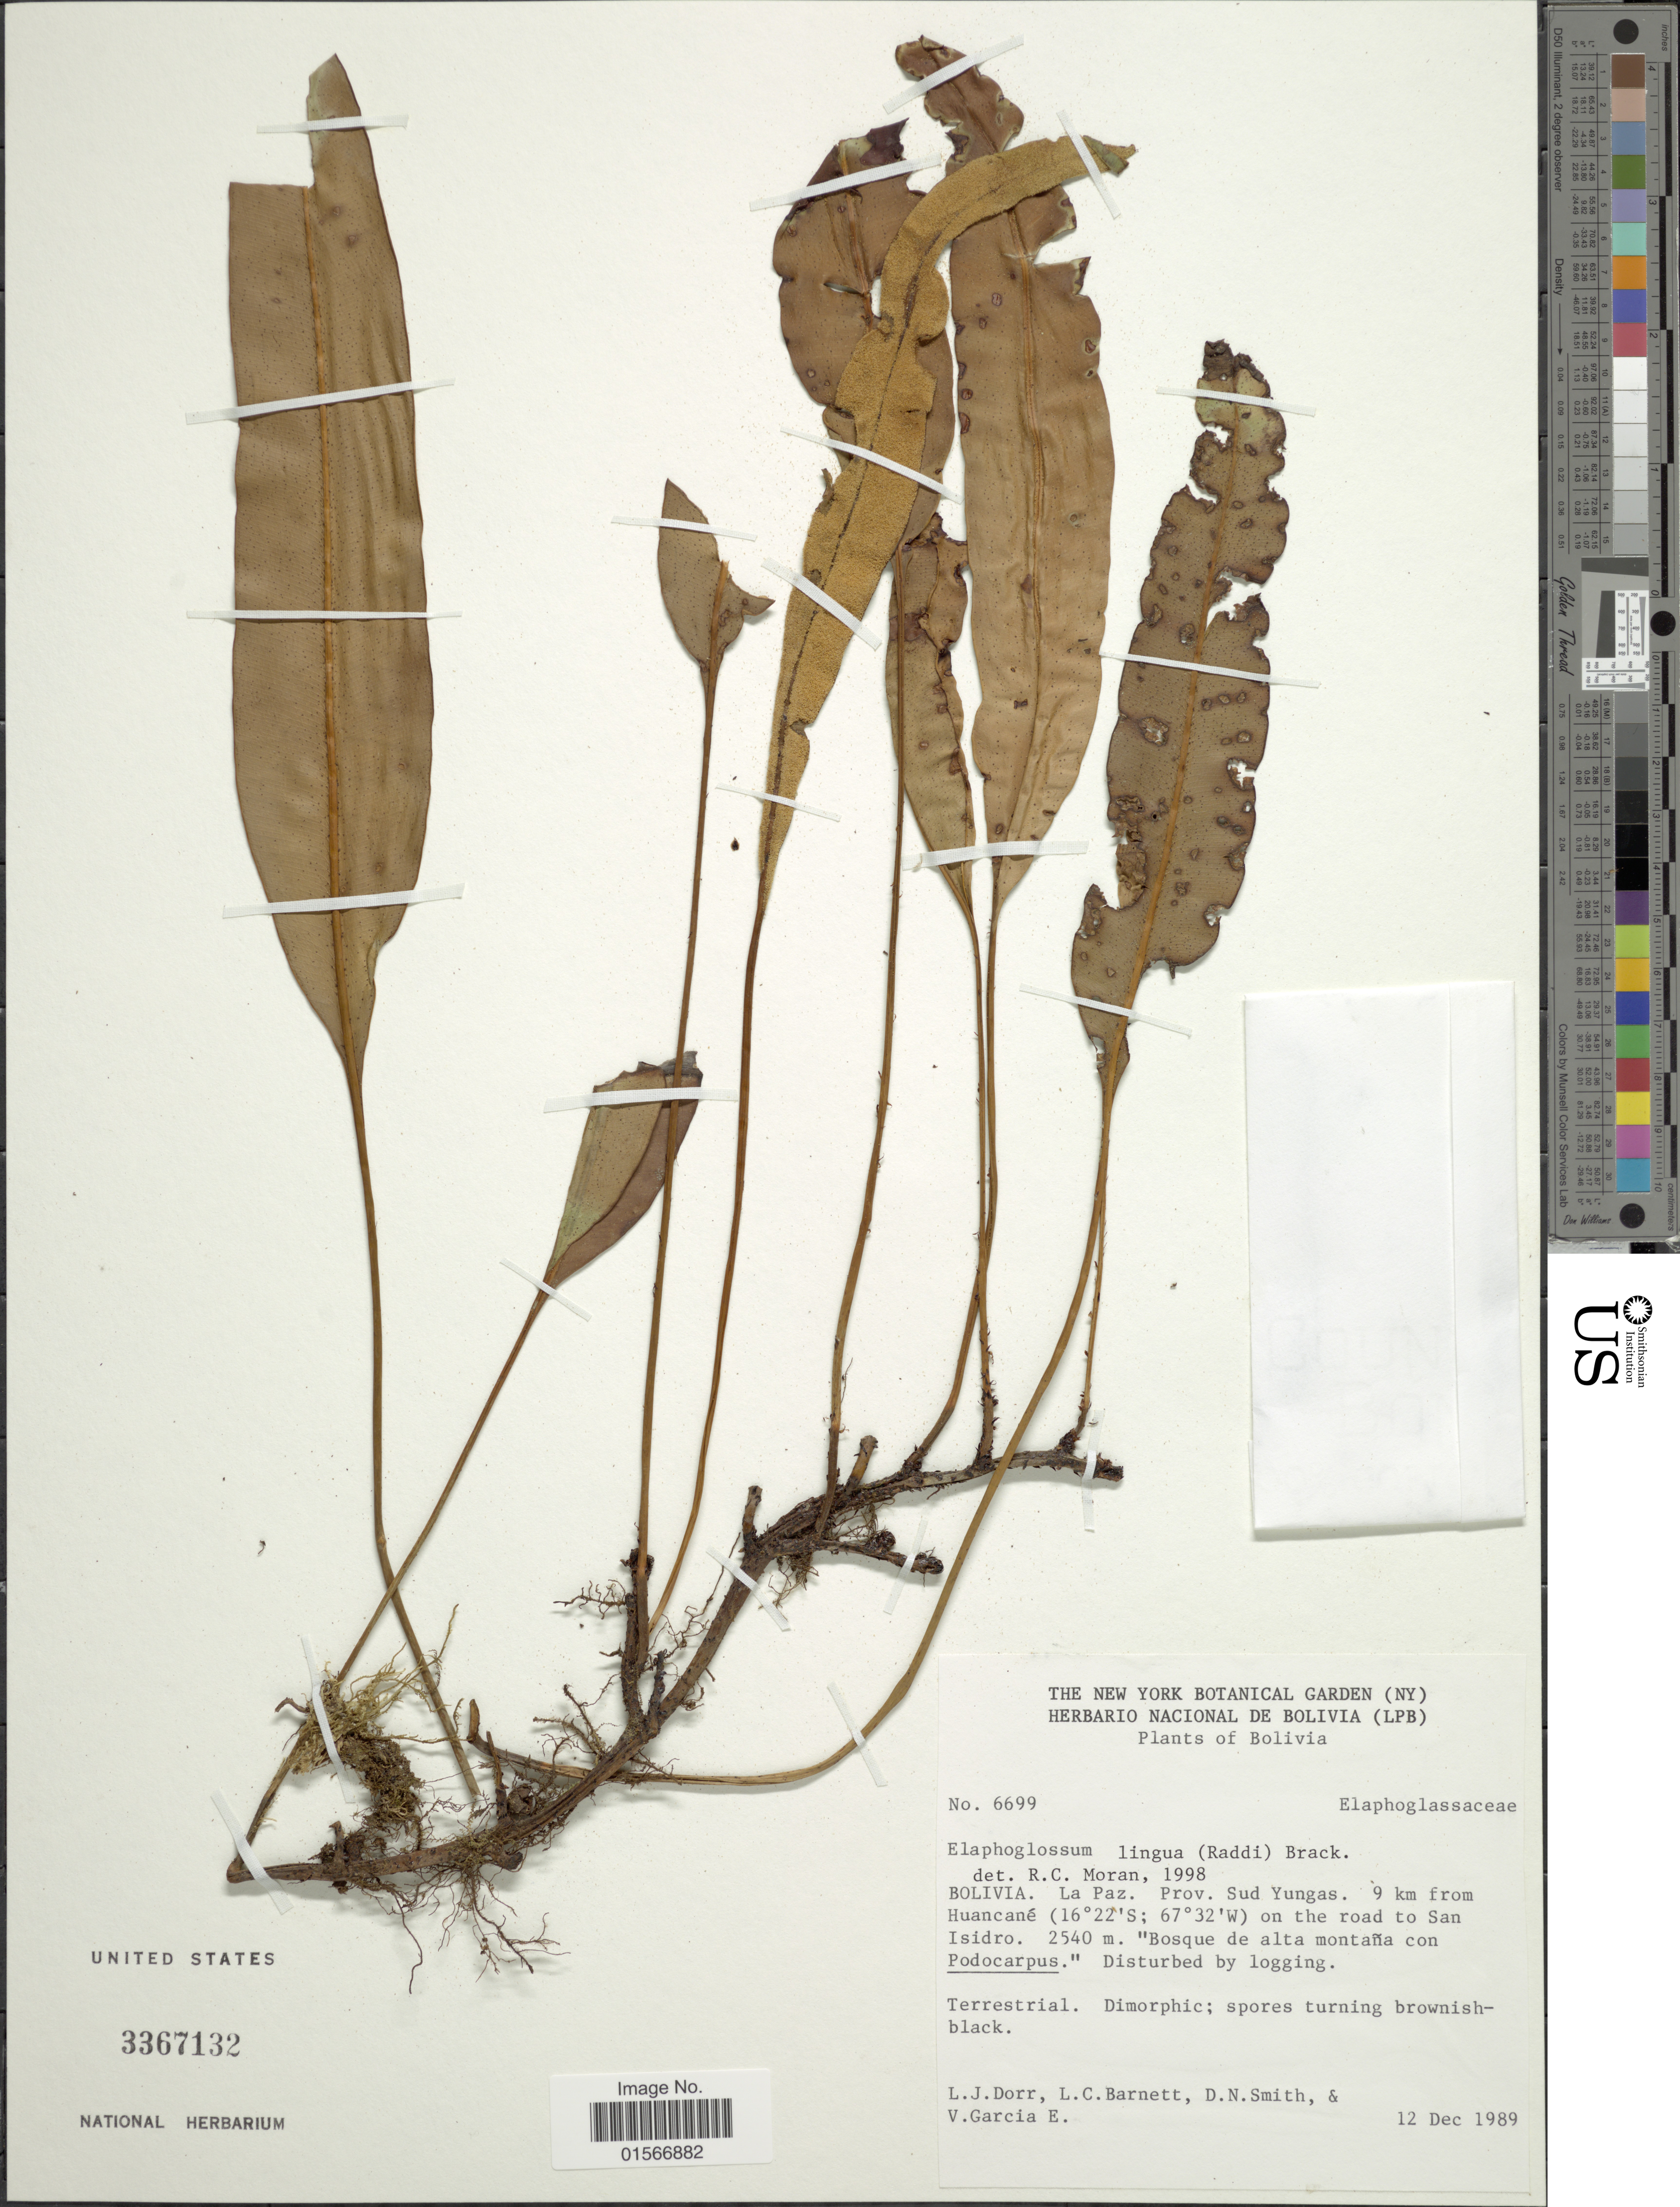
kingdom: Plantae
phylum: Tracheophyta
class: Polypodiopsida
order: Polypodiales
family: Dryopteridaceae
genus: Elaphoglossum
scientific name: Elaphoglossum lingua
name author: (C. Presl) Brack.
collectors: L. J. Dorr, L. C. Barnett, D. Smith & V. Garcia E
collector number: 6699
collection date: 1989-12-12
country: Bolivia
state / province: La Paz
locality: Prov. Sud Yungas. 9 km from Huancané on the road to San Isidro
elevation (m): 2540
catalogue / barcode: US 3367132